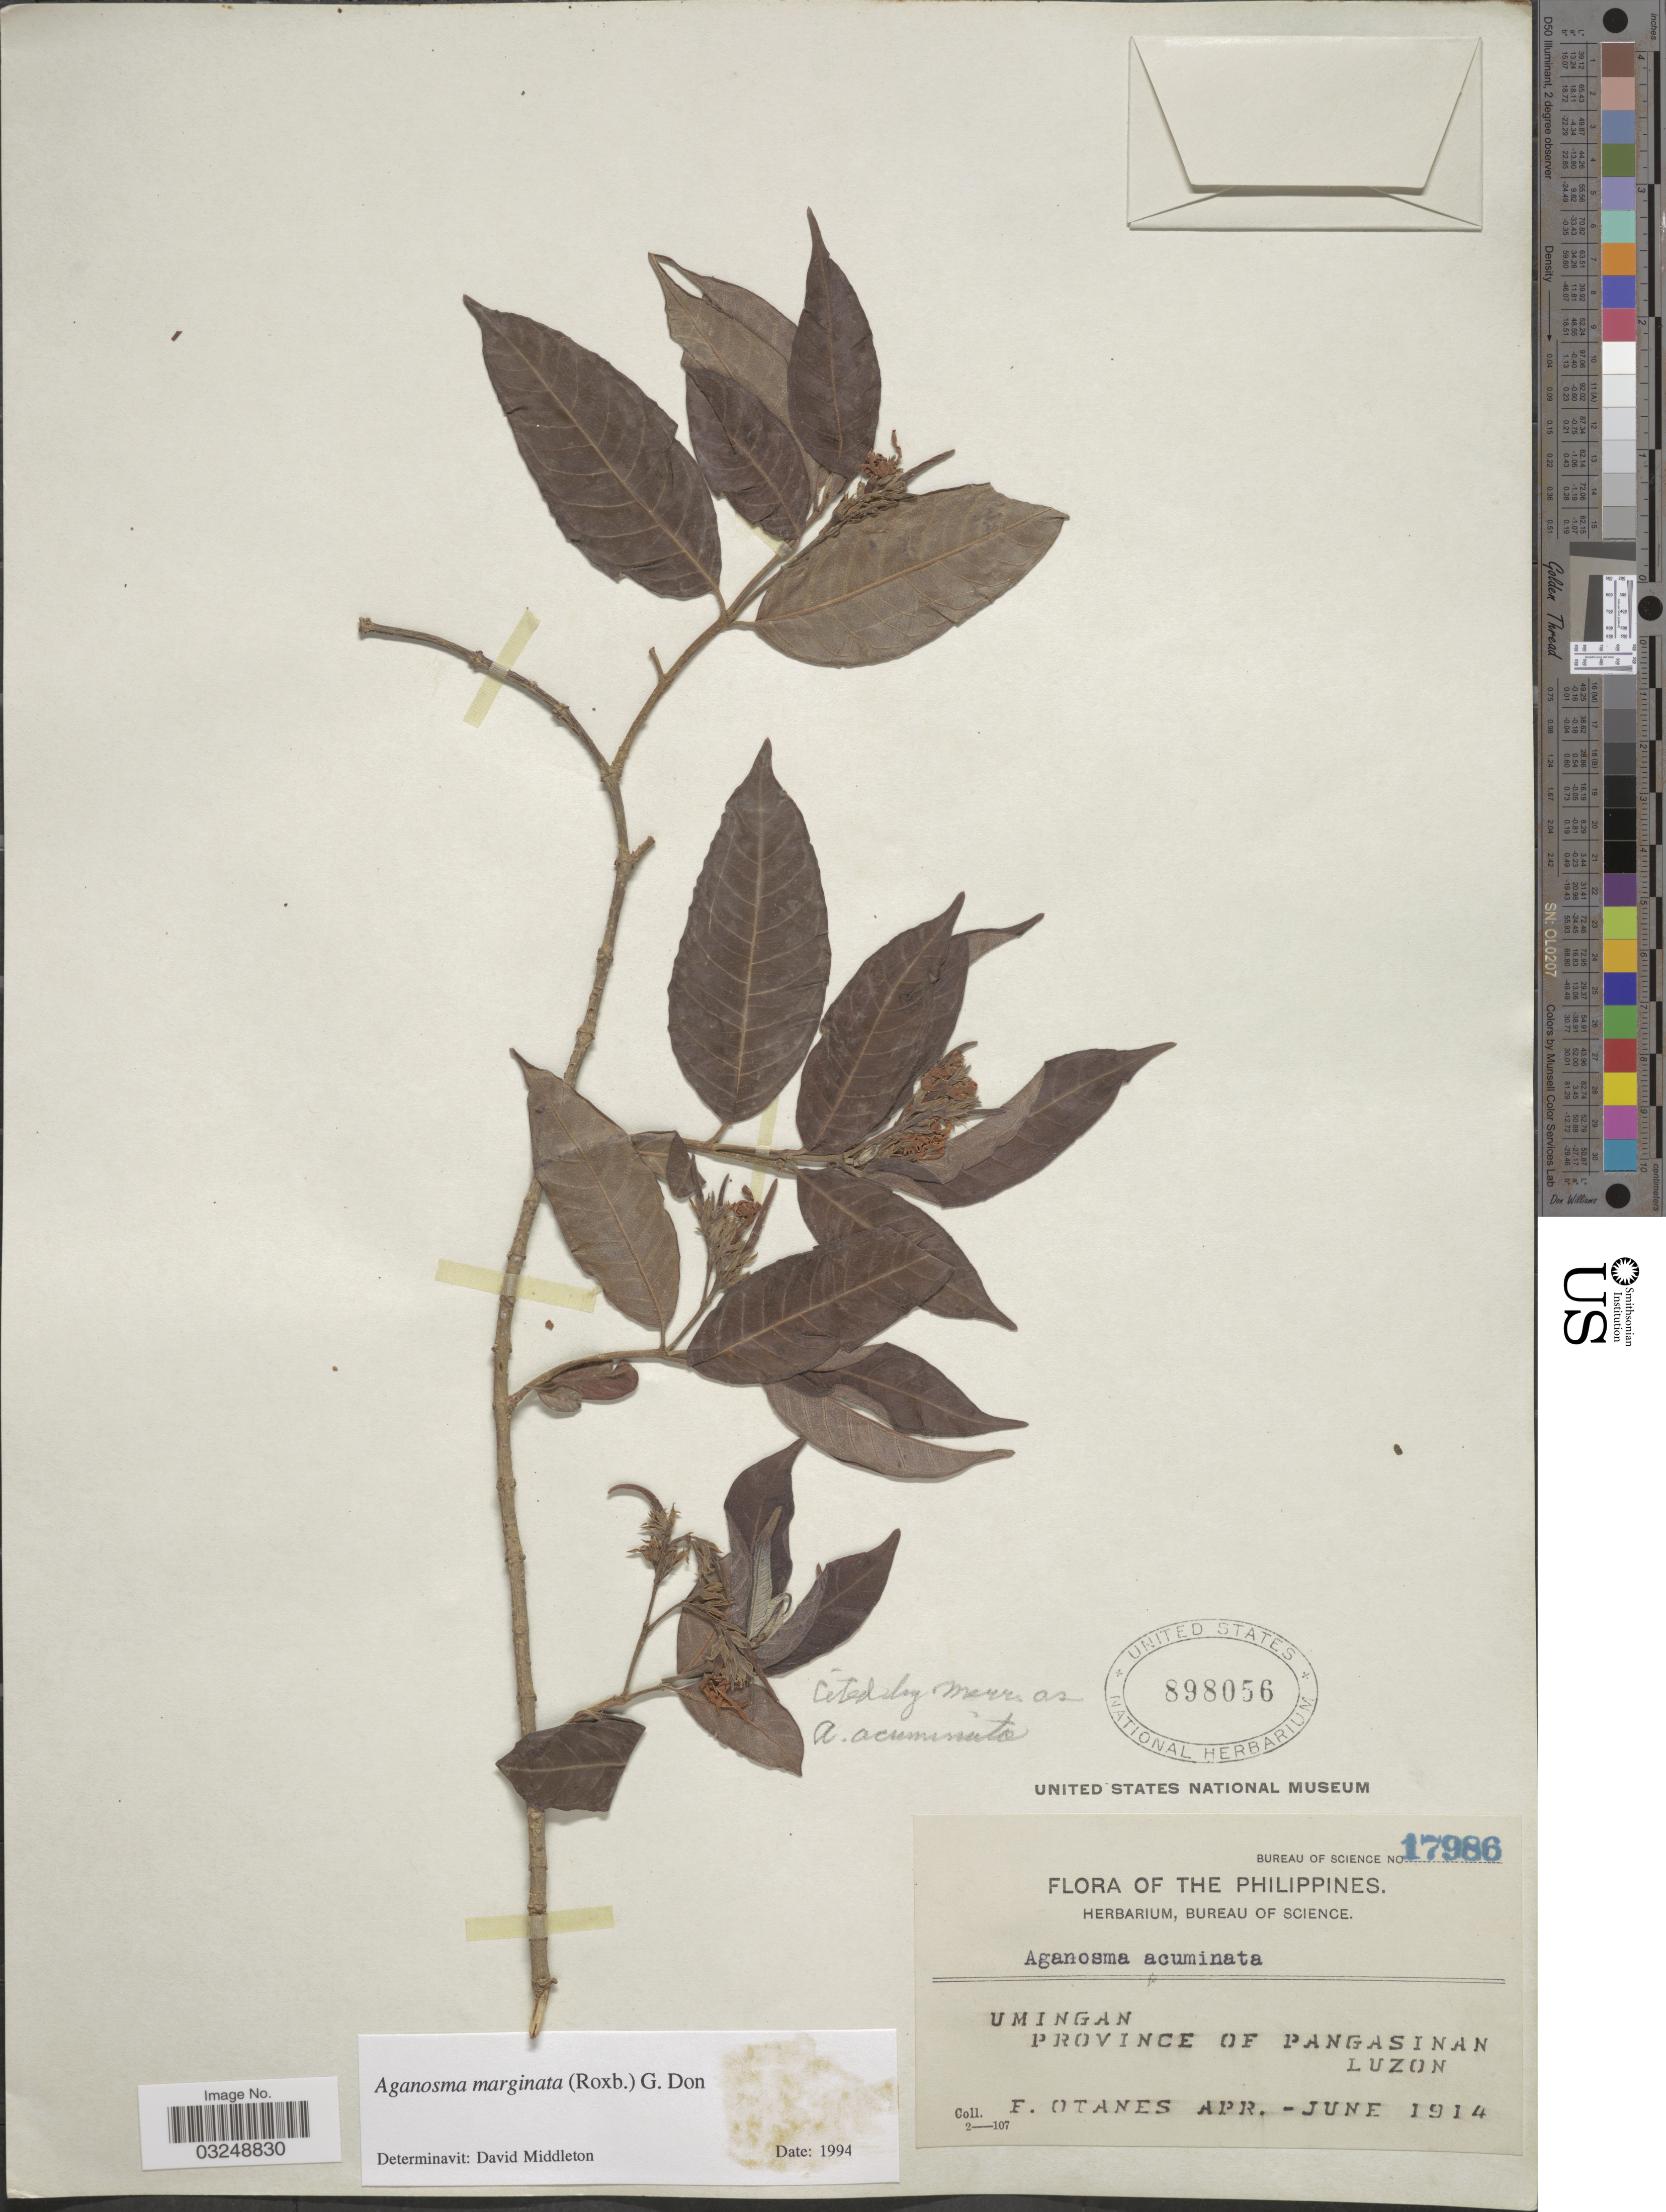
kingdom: Plantae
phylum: Tracheophyta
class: Magnoliopsida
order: Gentianales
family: Apocynaceae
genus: Aganosma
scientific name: Aganosma marginata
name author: (Roxb.) G. Don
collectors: F. Q. Otanes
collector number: Bureau of Science 17986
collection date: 1914-04/1914-06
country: Philippines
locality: Umingan. Province of Pangasinan, Luzon.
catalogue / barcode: US 898056